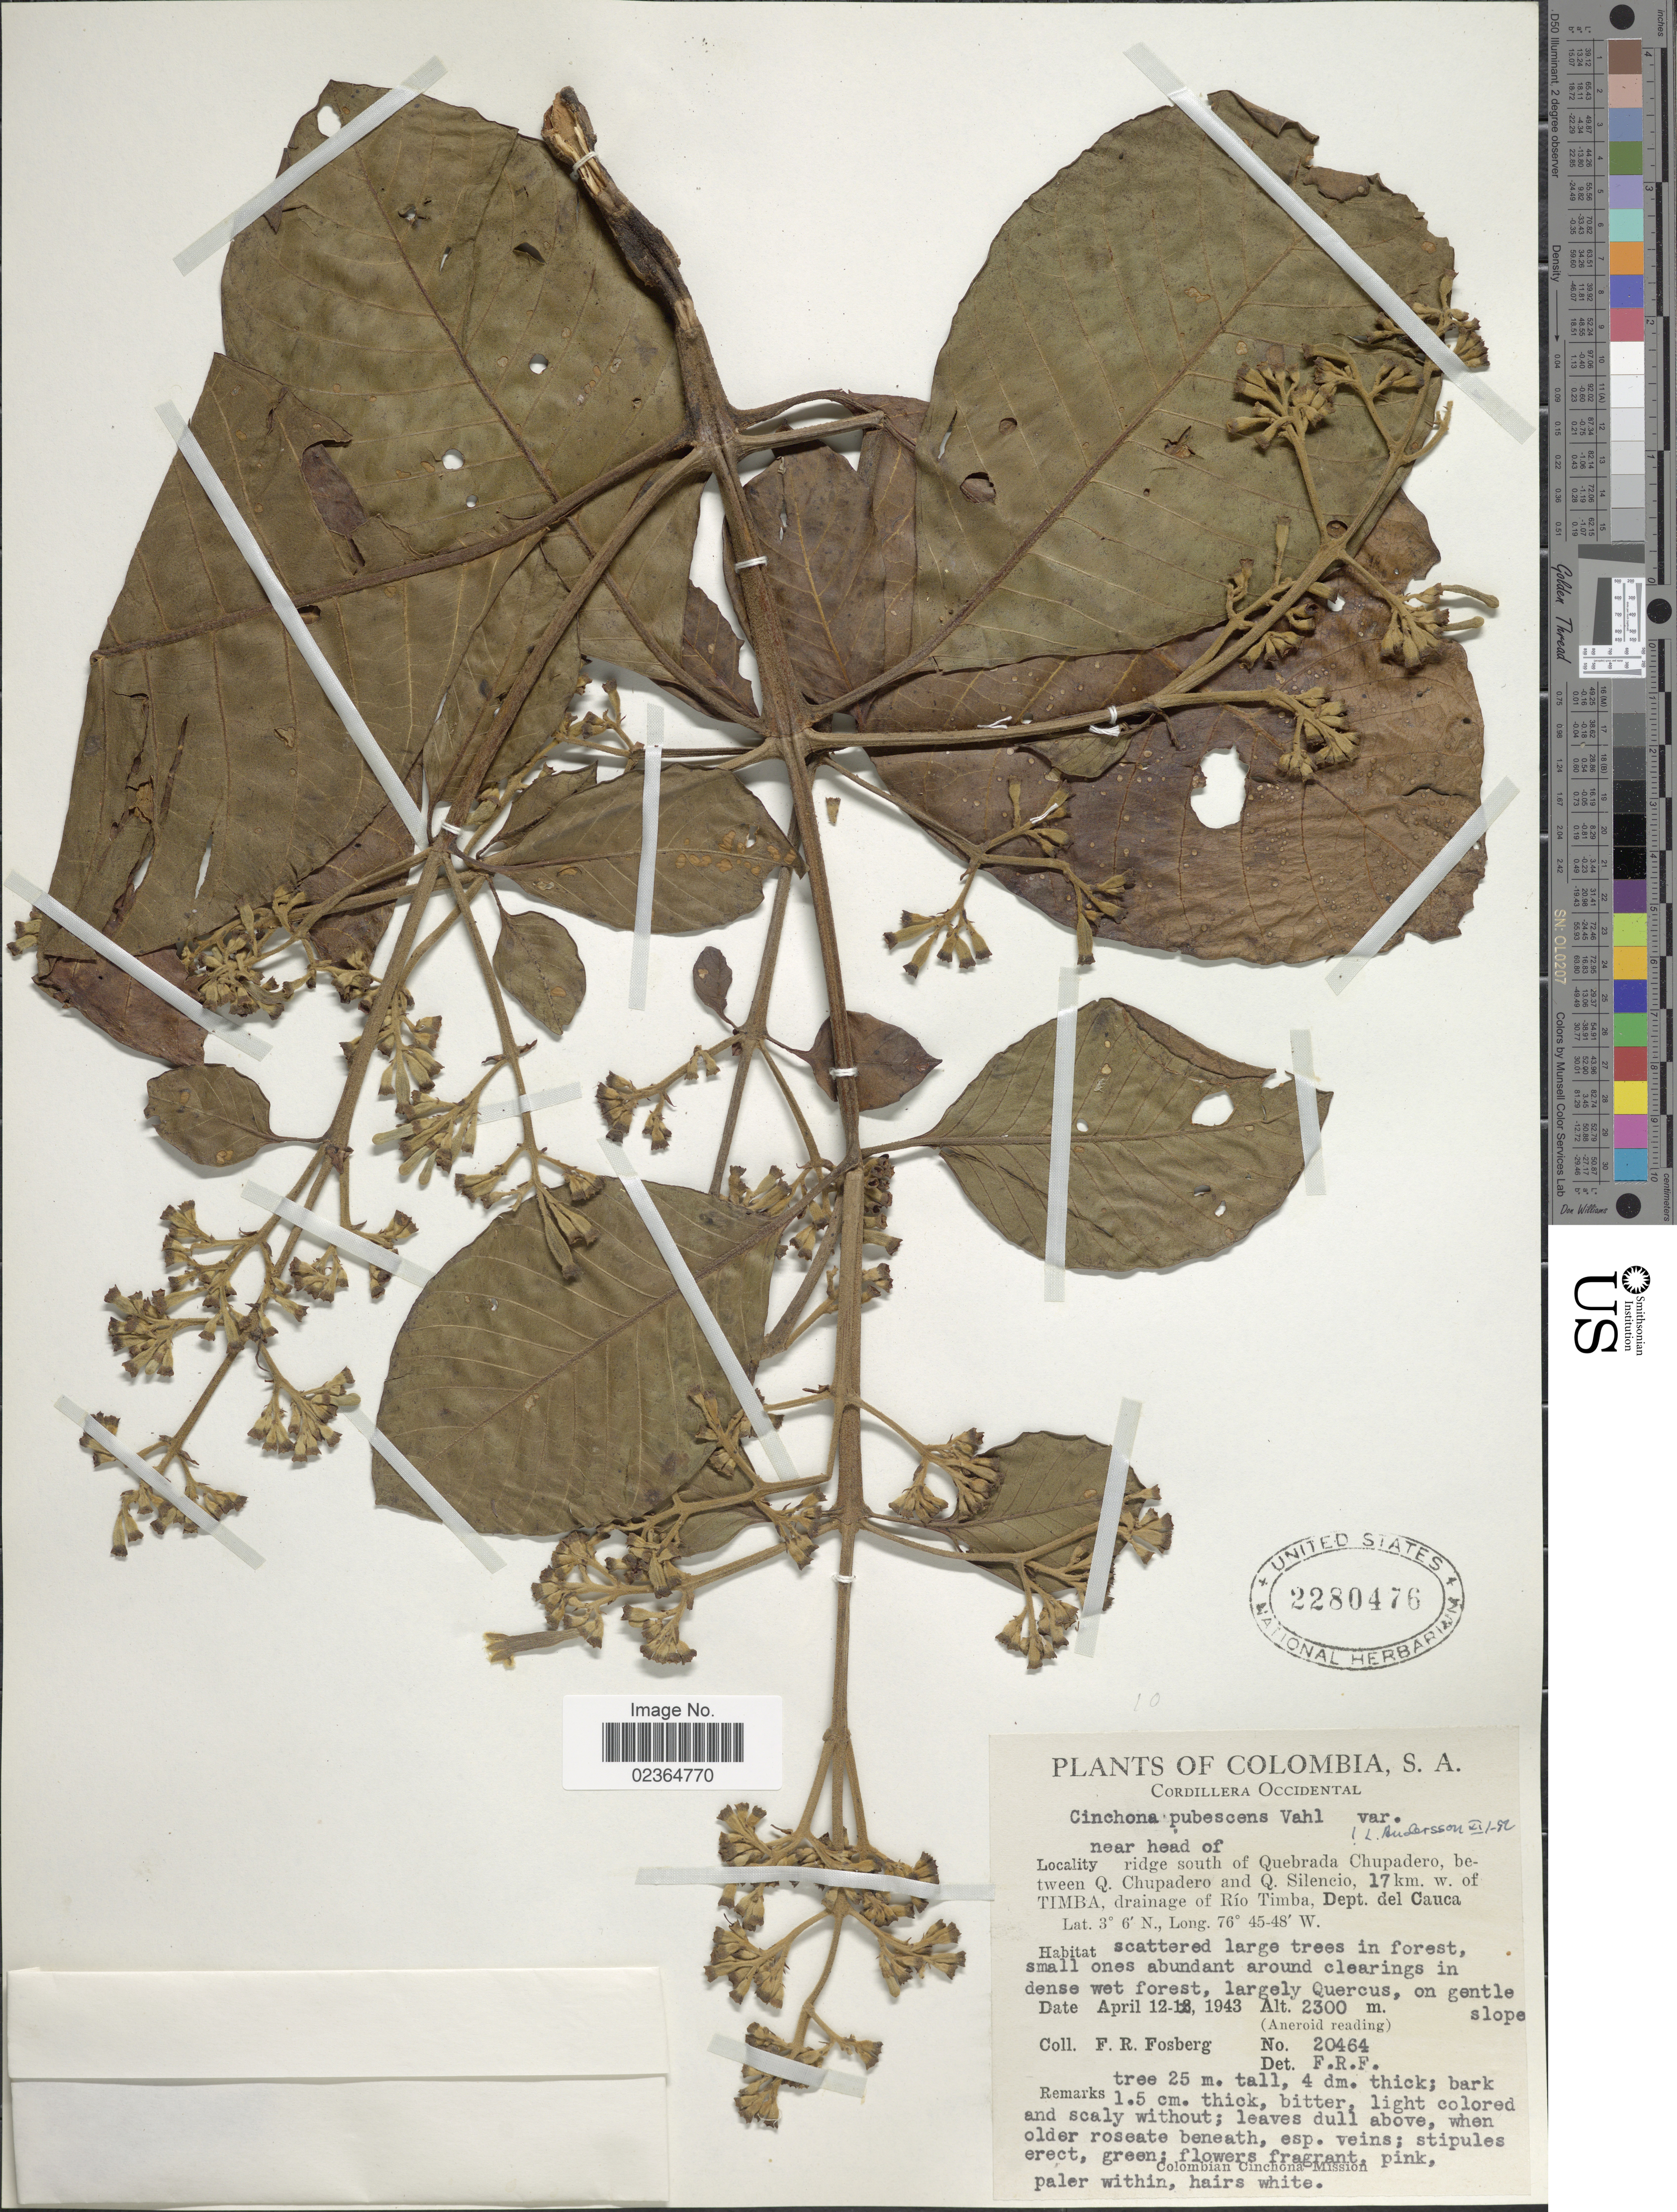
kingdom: Plantae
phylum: Tracheophyta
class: Magnoliopsida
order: Gentianales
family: Rubiaceae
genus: Cinchona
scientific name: Cinchona pubescens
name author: Vahl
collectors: F. R. Fosberg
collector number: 20464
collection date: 1943-04-12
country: Colombia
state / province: Cauca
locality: Cordillera Occidental. near head of ridge south of Quebrada Chupadero, between Q. Chupadero and Q. Silencio, 17 km. w. of Timba, drainage of Río Timba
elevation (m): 2300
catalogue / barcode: US 2280476